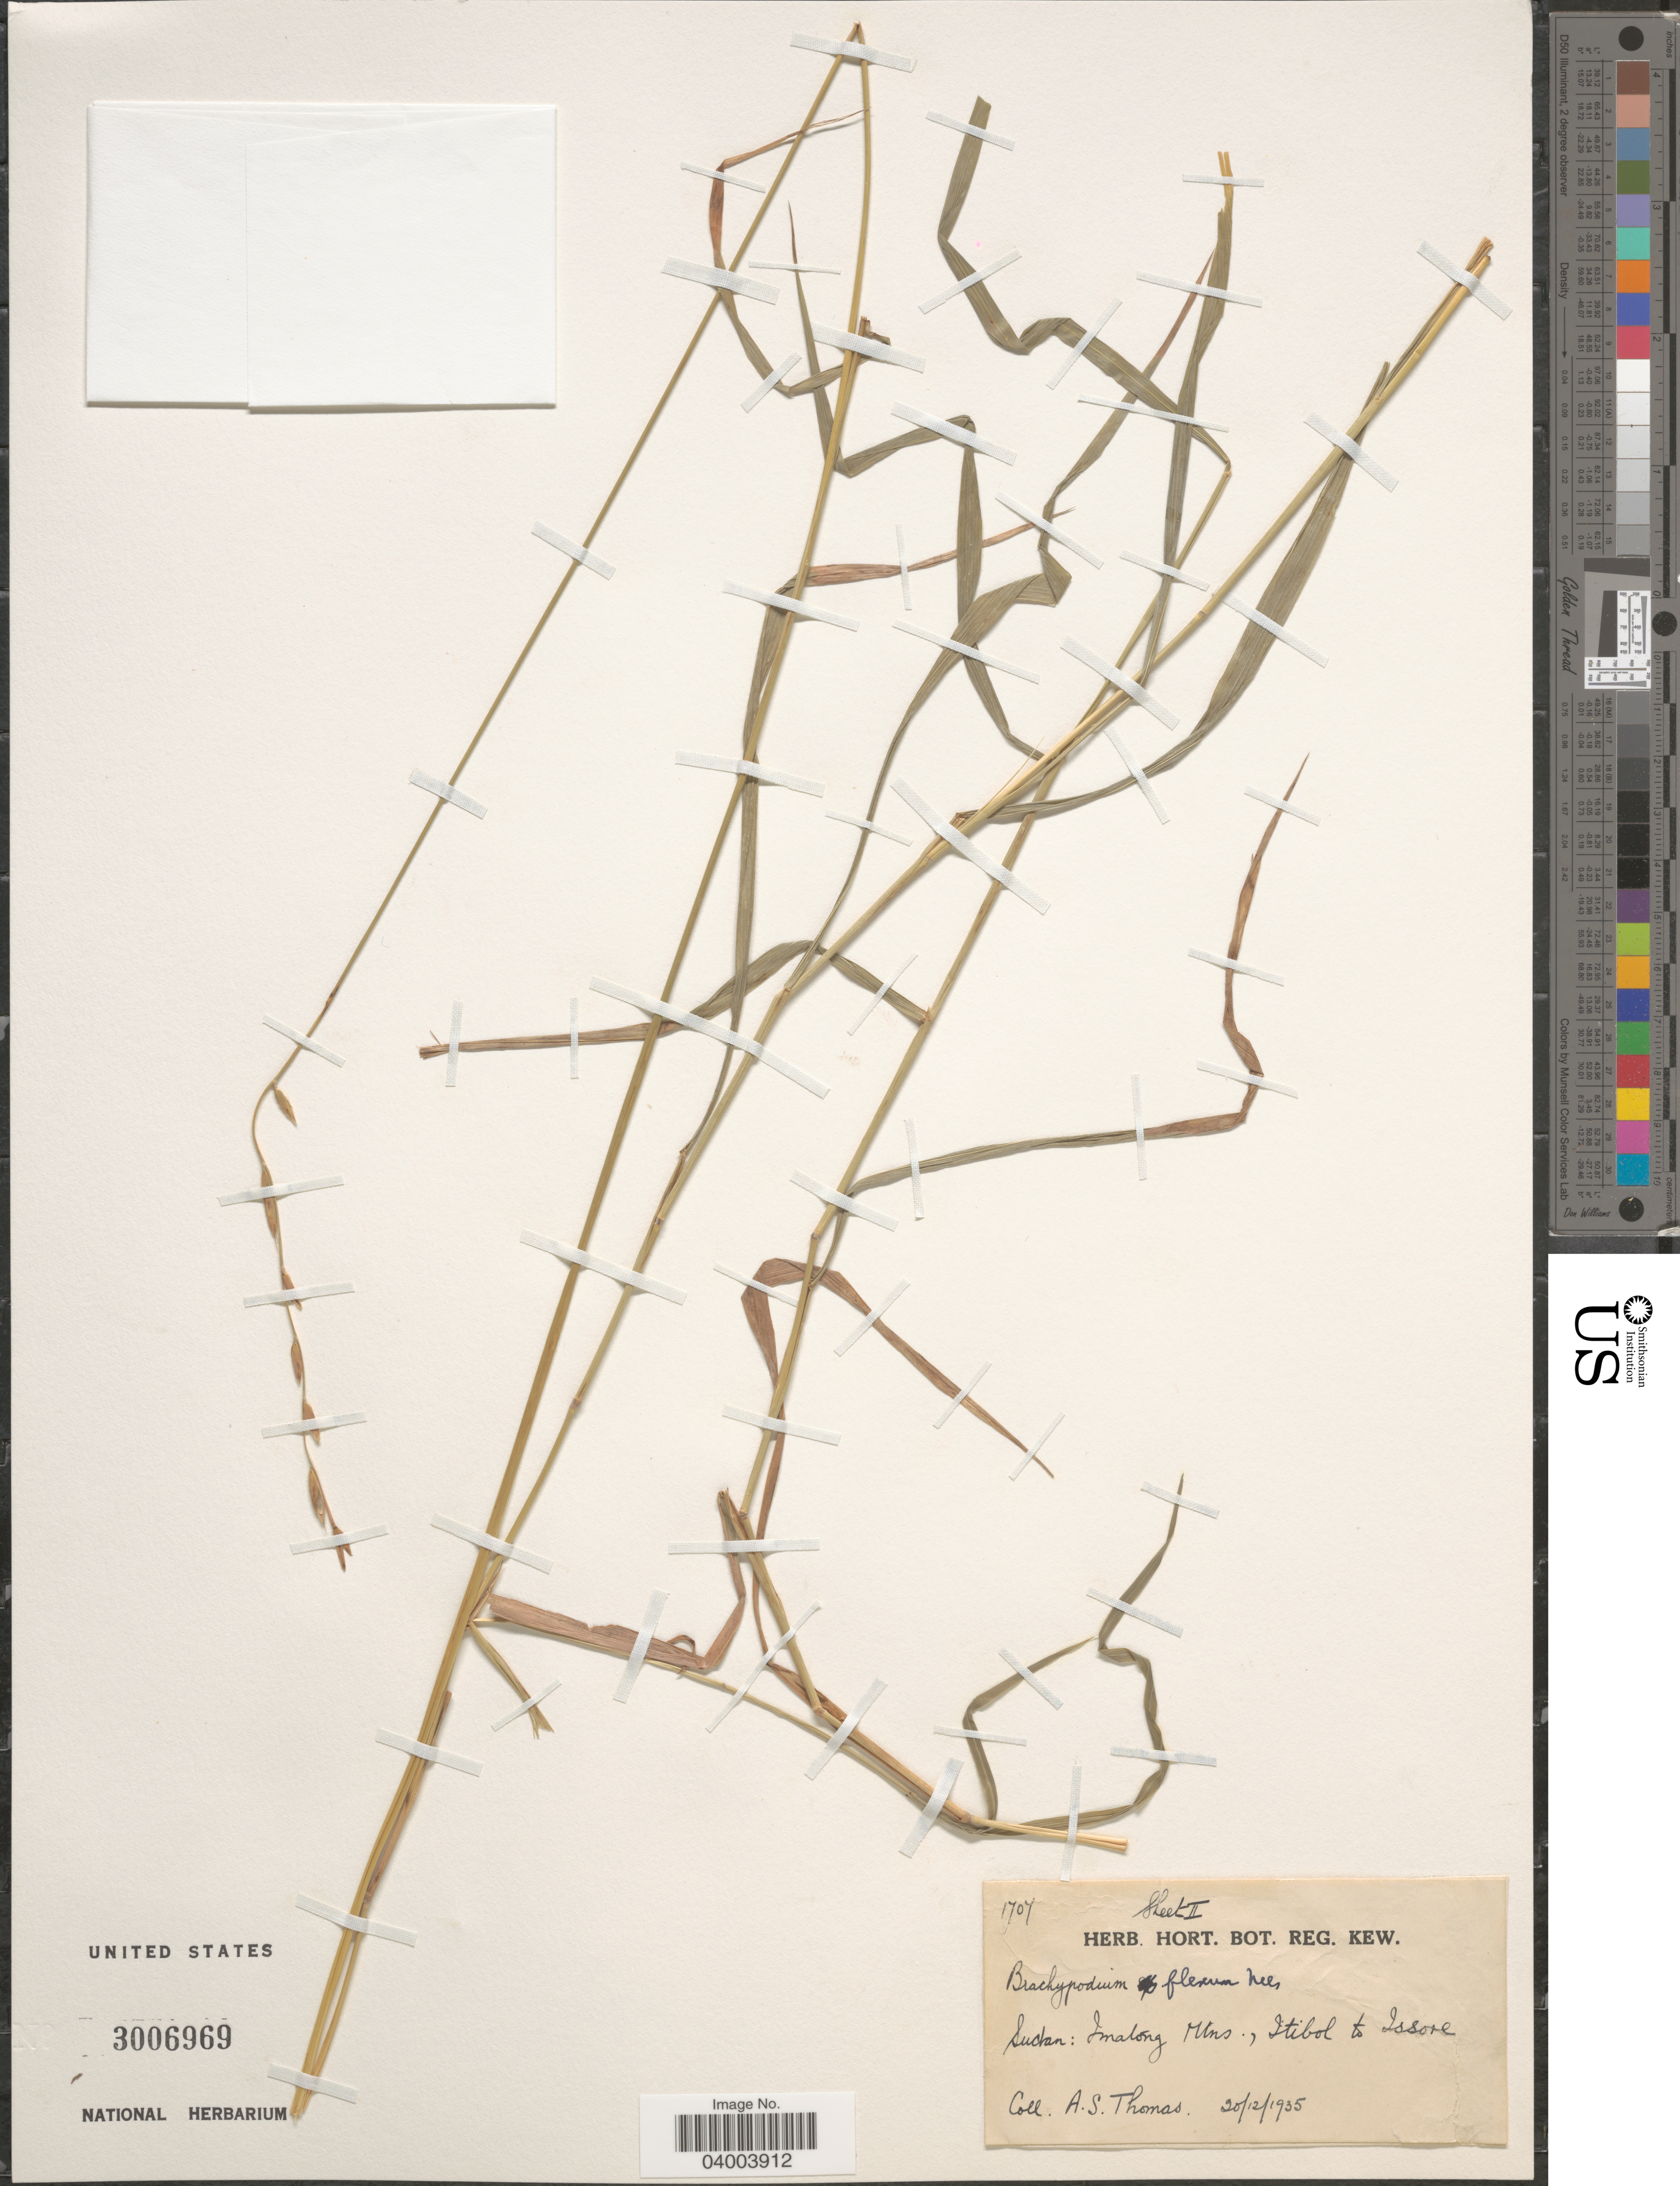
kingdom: Plantae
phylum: Tracheophyta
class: Liliopsida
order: Poales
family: Poaceae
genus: Brachypodium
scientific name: Brachypodium flexum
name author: Nees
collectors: A. Thomas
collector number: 1707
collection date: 1935-12-20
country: Sudan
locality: Imatong Mtns., Itibol to Issore.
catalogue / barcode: US 3006969